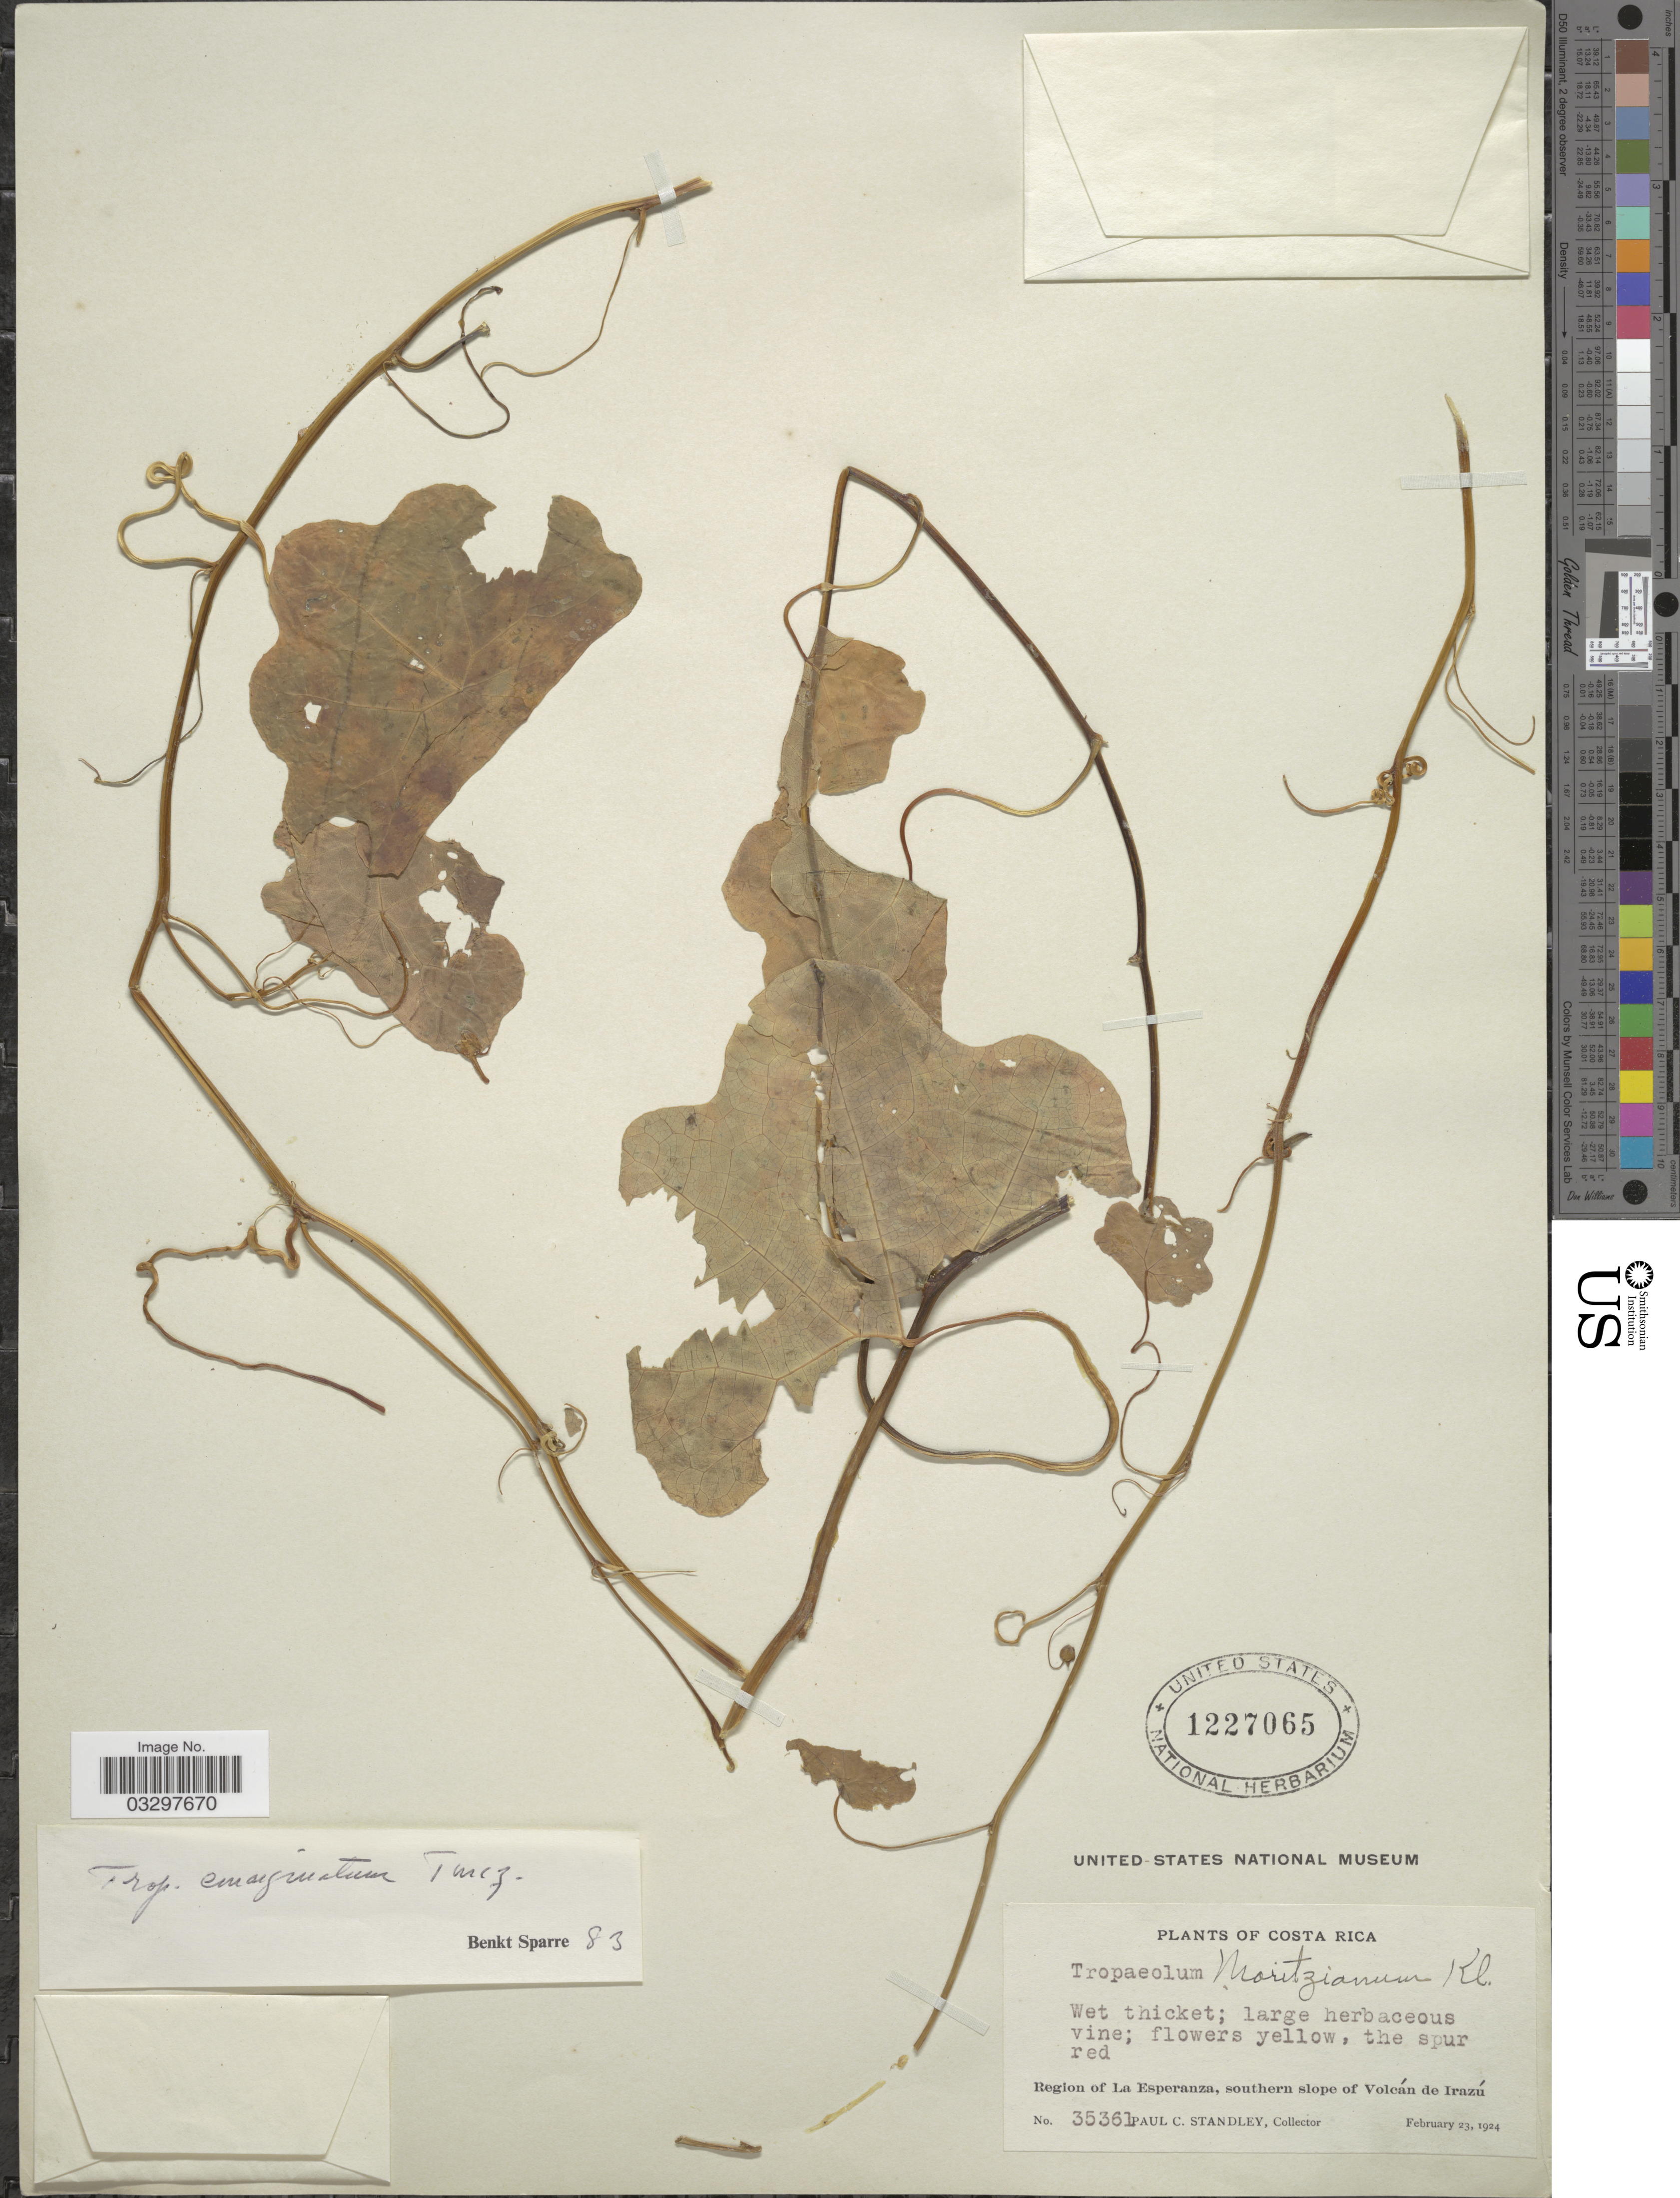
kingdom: Plantae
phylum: Tracheophyta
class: Magnoliopsida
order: Brassicales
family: Tropaeolaceae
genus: Tropaeolum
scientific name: Tropaeolum emarginatum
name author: Turcz.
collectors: P. C. Standley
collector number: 35361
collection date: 1924-02-23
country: Costa Rica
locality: Region of La Esperanza, southern of Volcán de Irazú.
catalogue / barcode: US 1227065